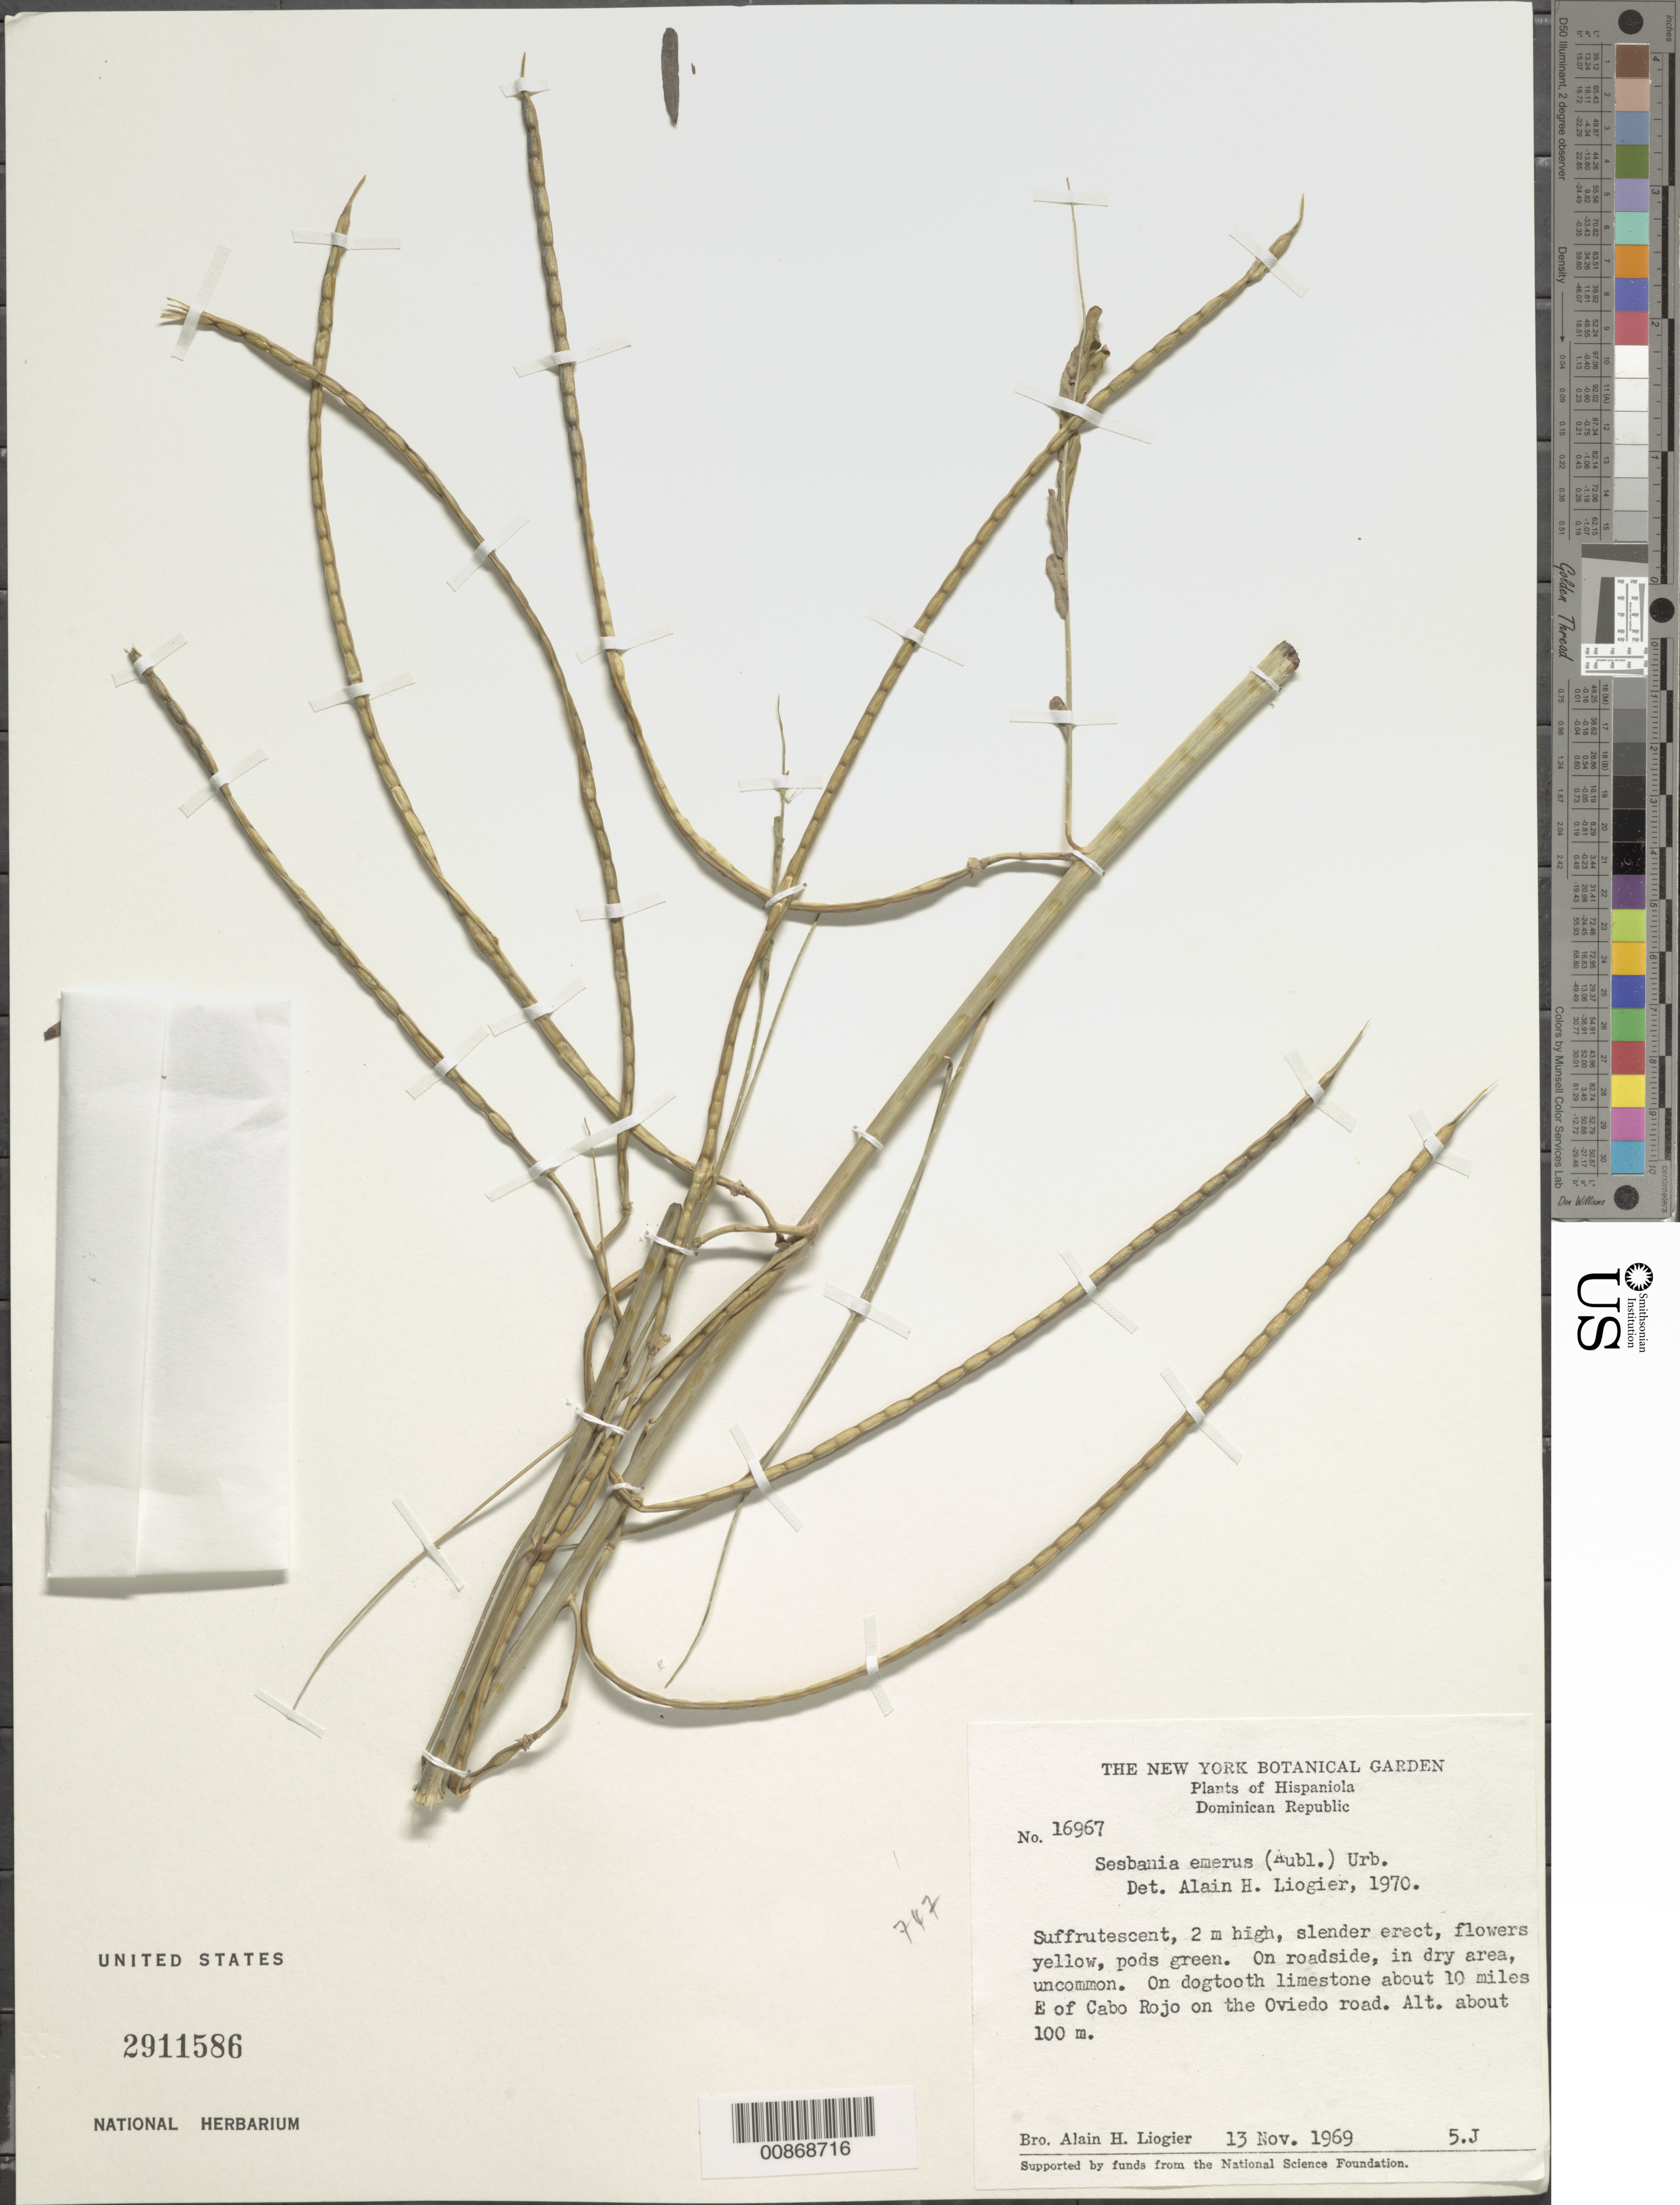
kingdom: Plantae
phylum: Tracheophyta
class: Magnoliopsida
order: Fabales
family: Fabaceae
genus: Sesbania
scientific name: Sesbania emerus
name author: (Aubl.) Urb.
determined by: Liogier, Alain H.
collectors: A. H. Liogier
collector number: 16967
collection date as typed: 13 Nov 1969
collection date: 1969-11-13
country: Dominican Republic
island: Hispaniola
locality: About 10 miles E of Cabo Rojo on the Oviedo road.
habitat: On roadside, in dry area. On dogtooth limestone.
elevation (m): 100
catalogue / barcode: US 2911586